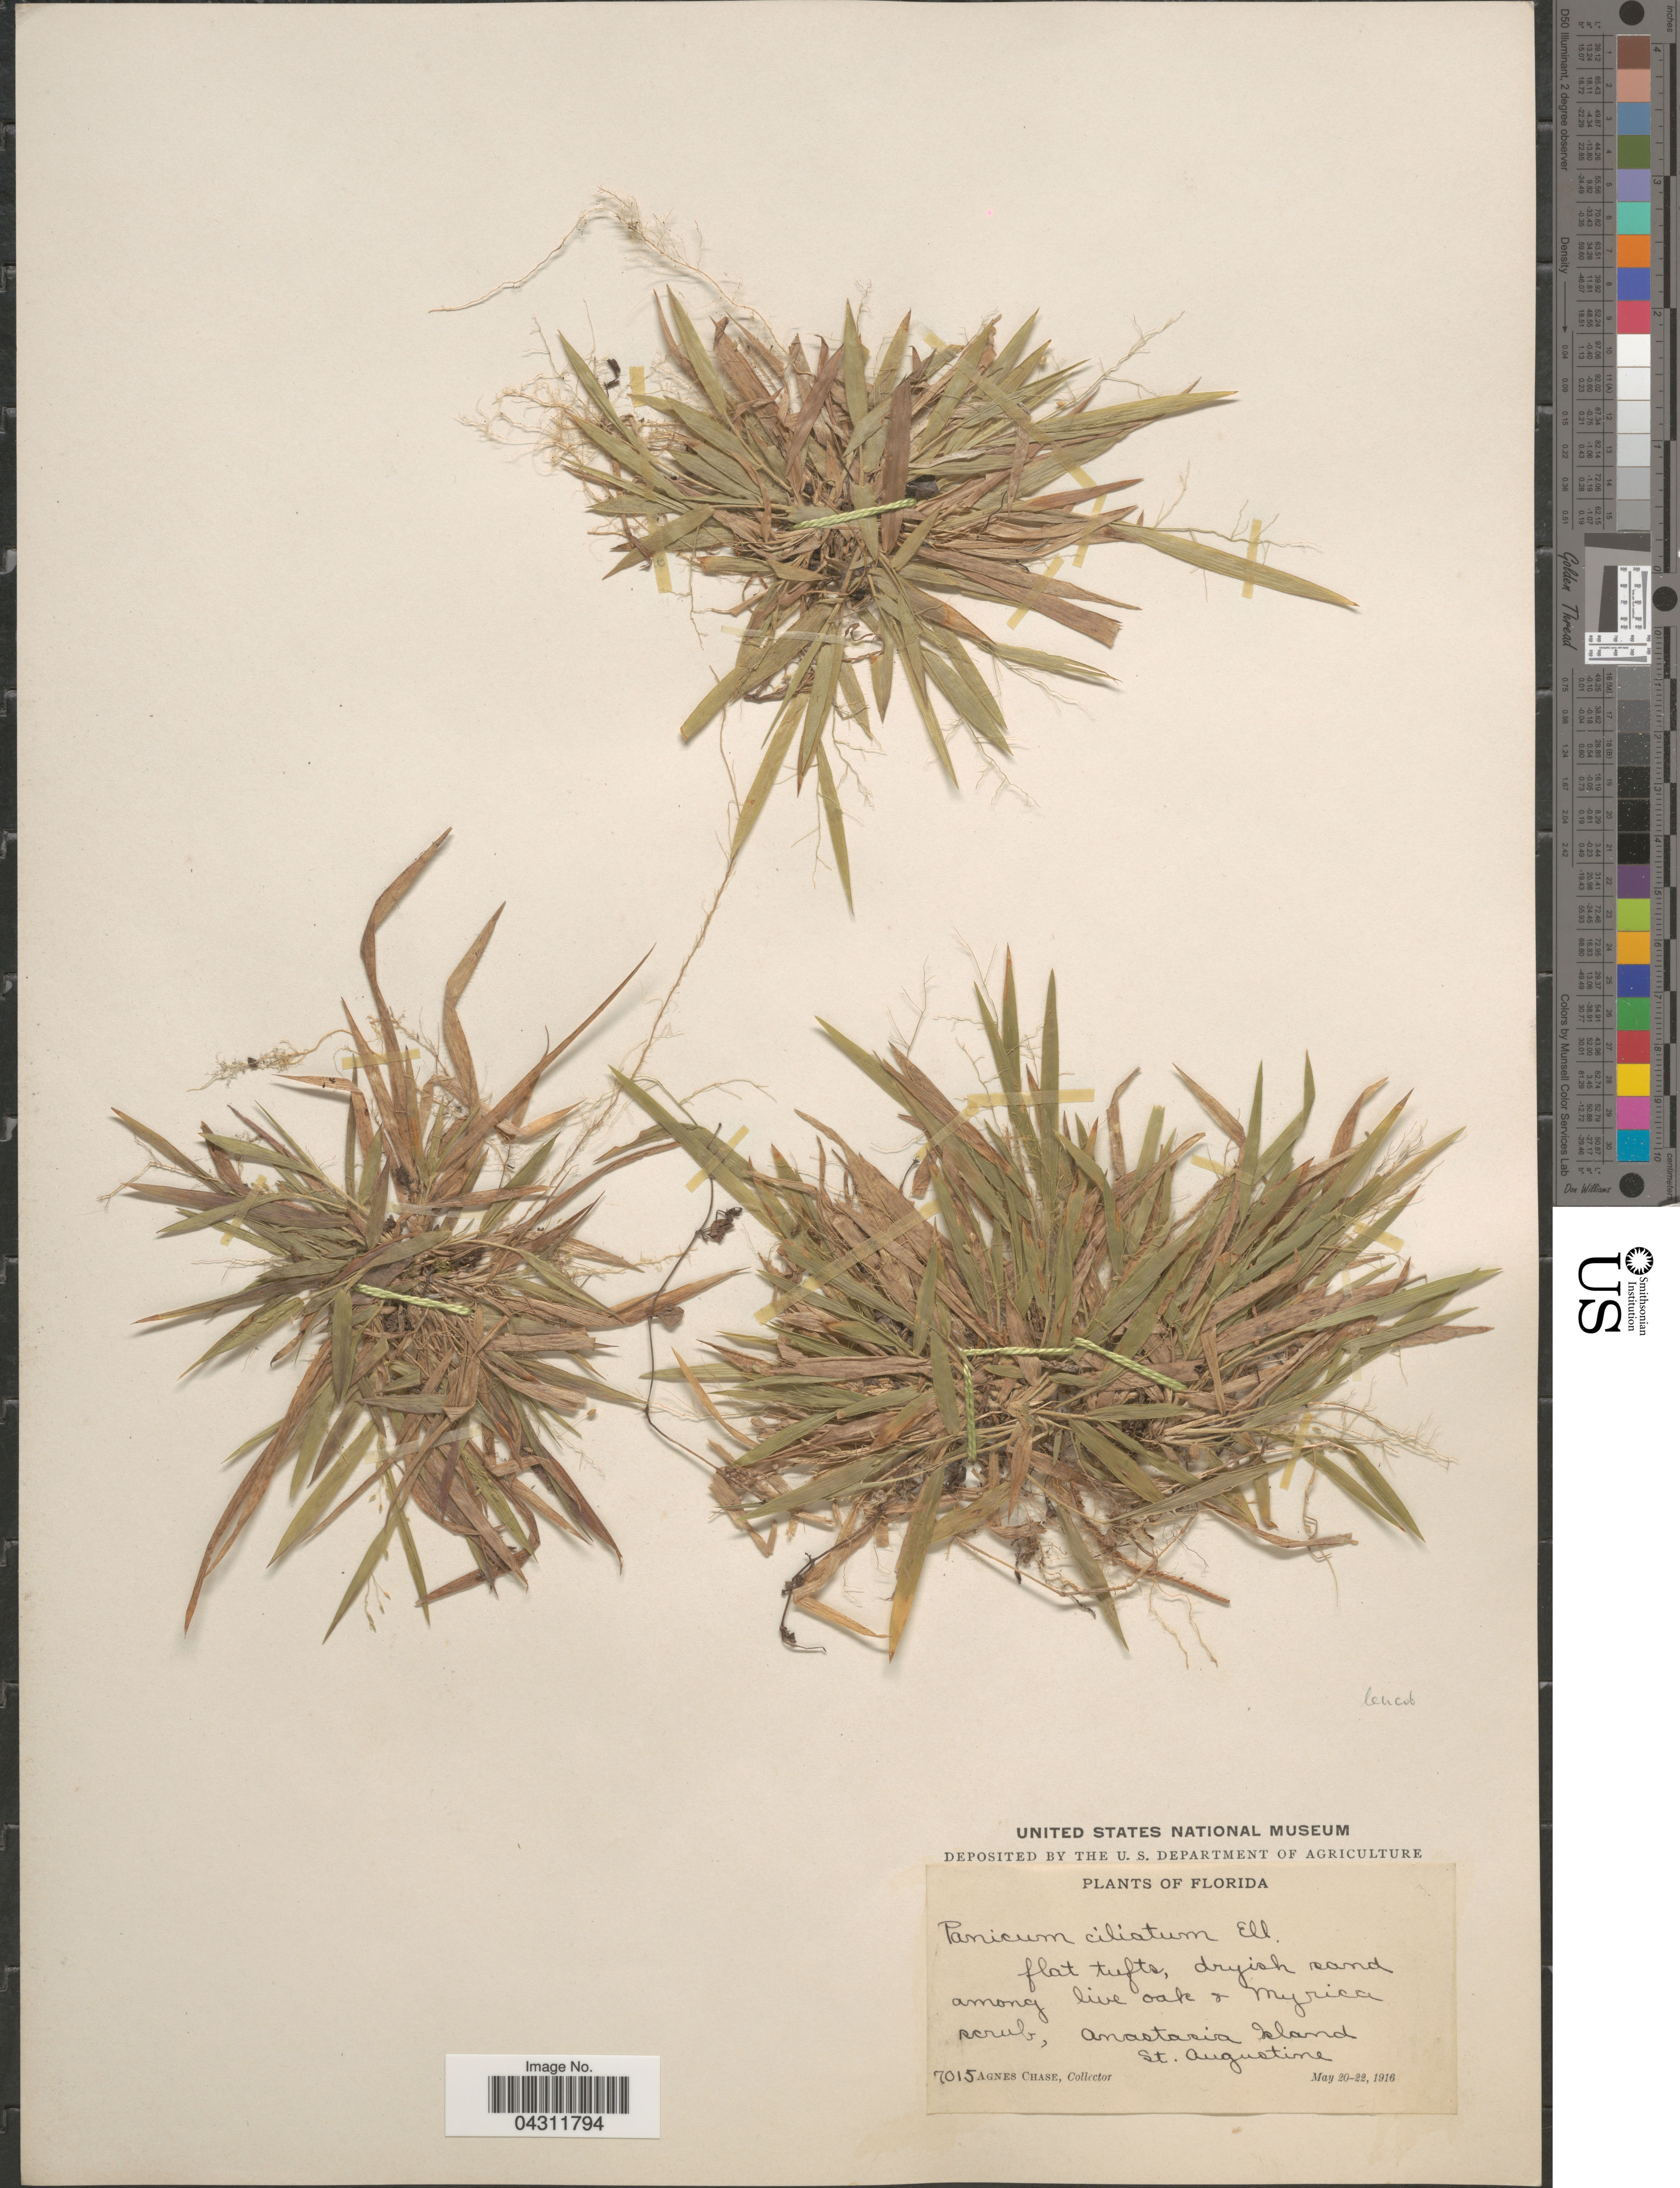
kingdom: Plantae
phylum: Tracheophyta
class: Liliopsida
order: Poales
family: Poaceae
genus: Dichanthelium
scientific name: Dichanthelium strigosum var. leucoblepharis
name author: (Trin.) Freckmann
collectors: A. Chase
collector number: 7015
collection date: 1916-05-20/1916-05-22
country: United States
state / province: Florida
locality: Anastasia Island. St. Augustine.